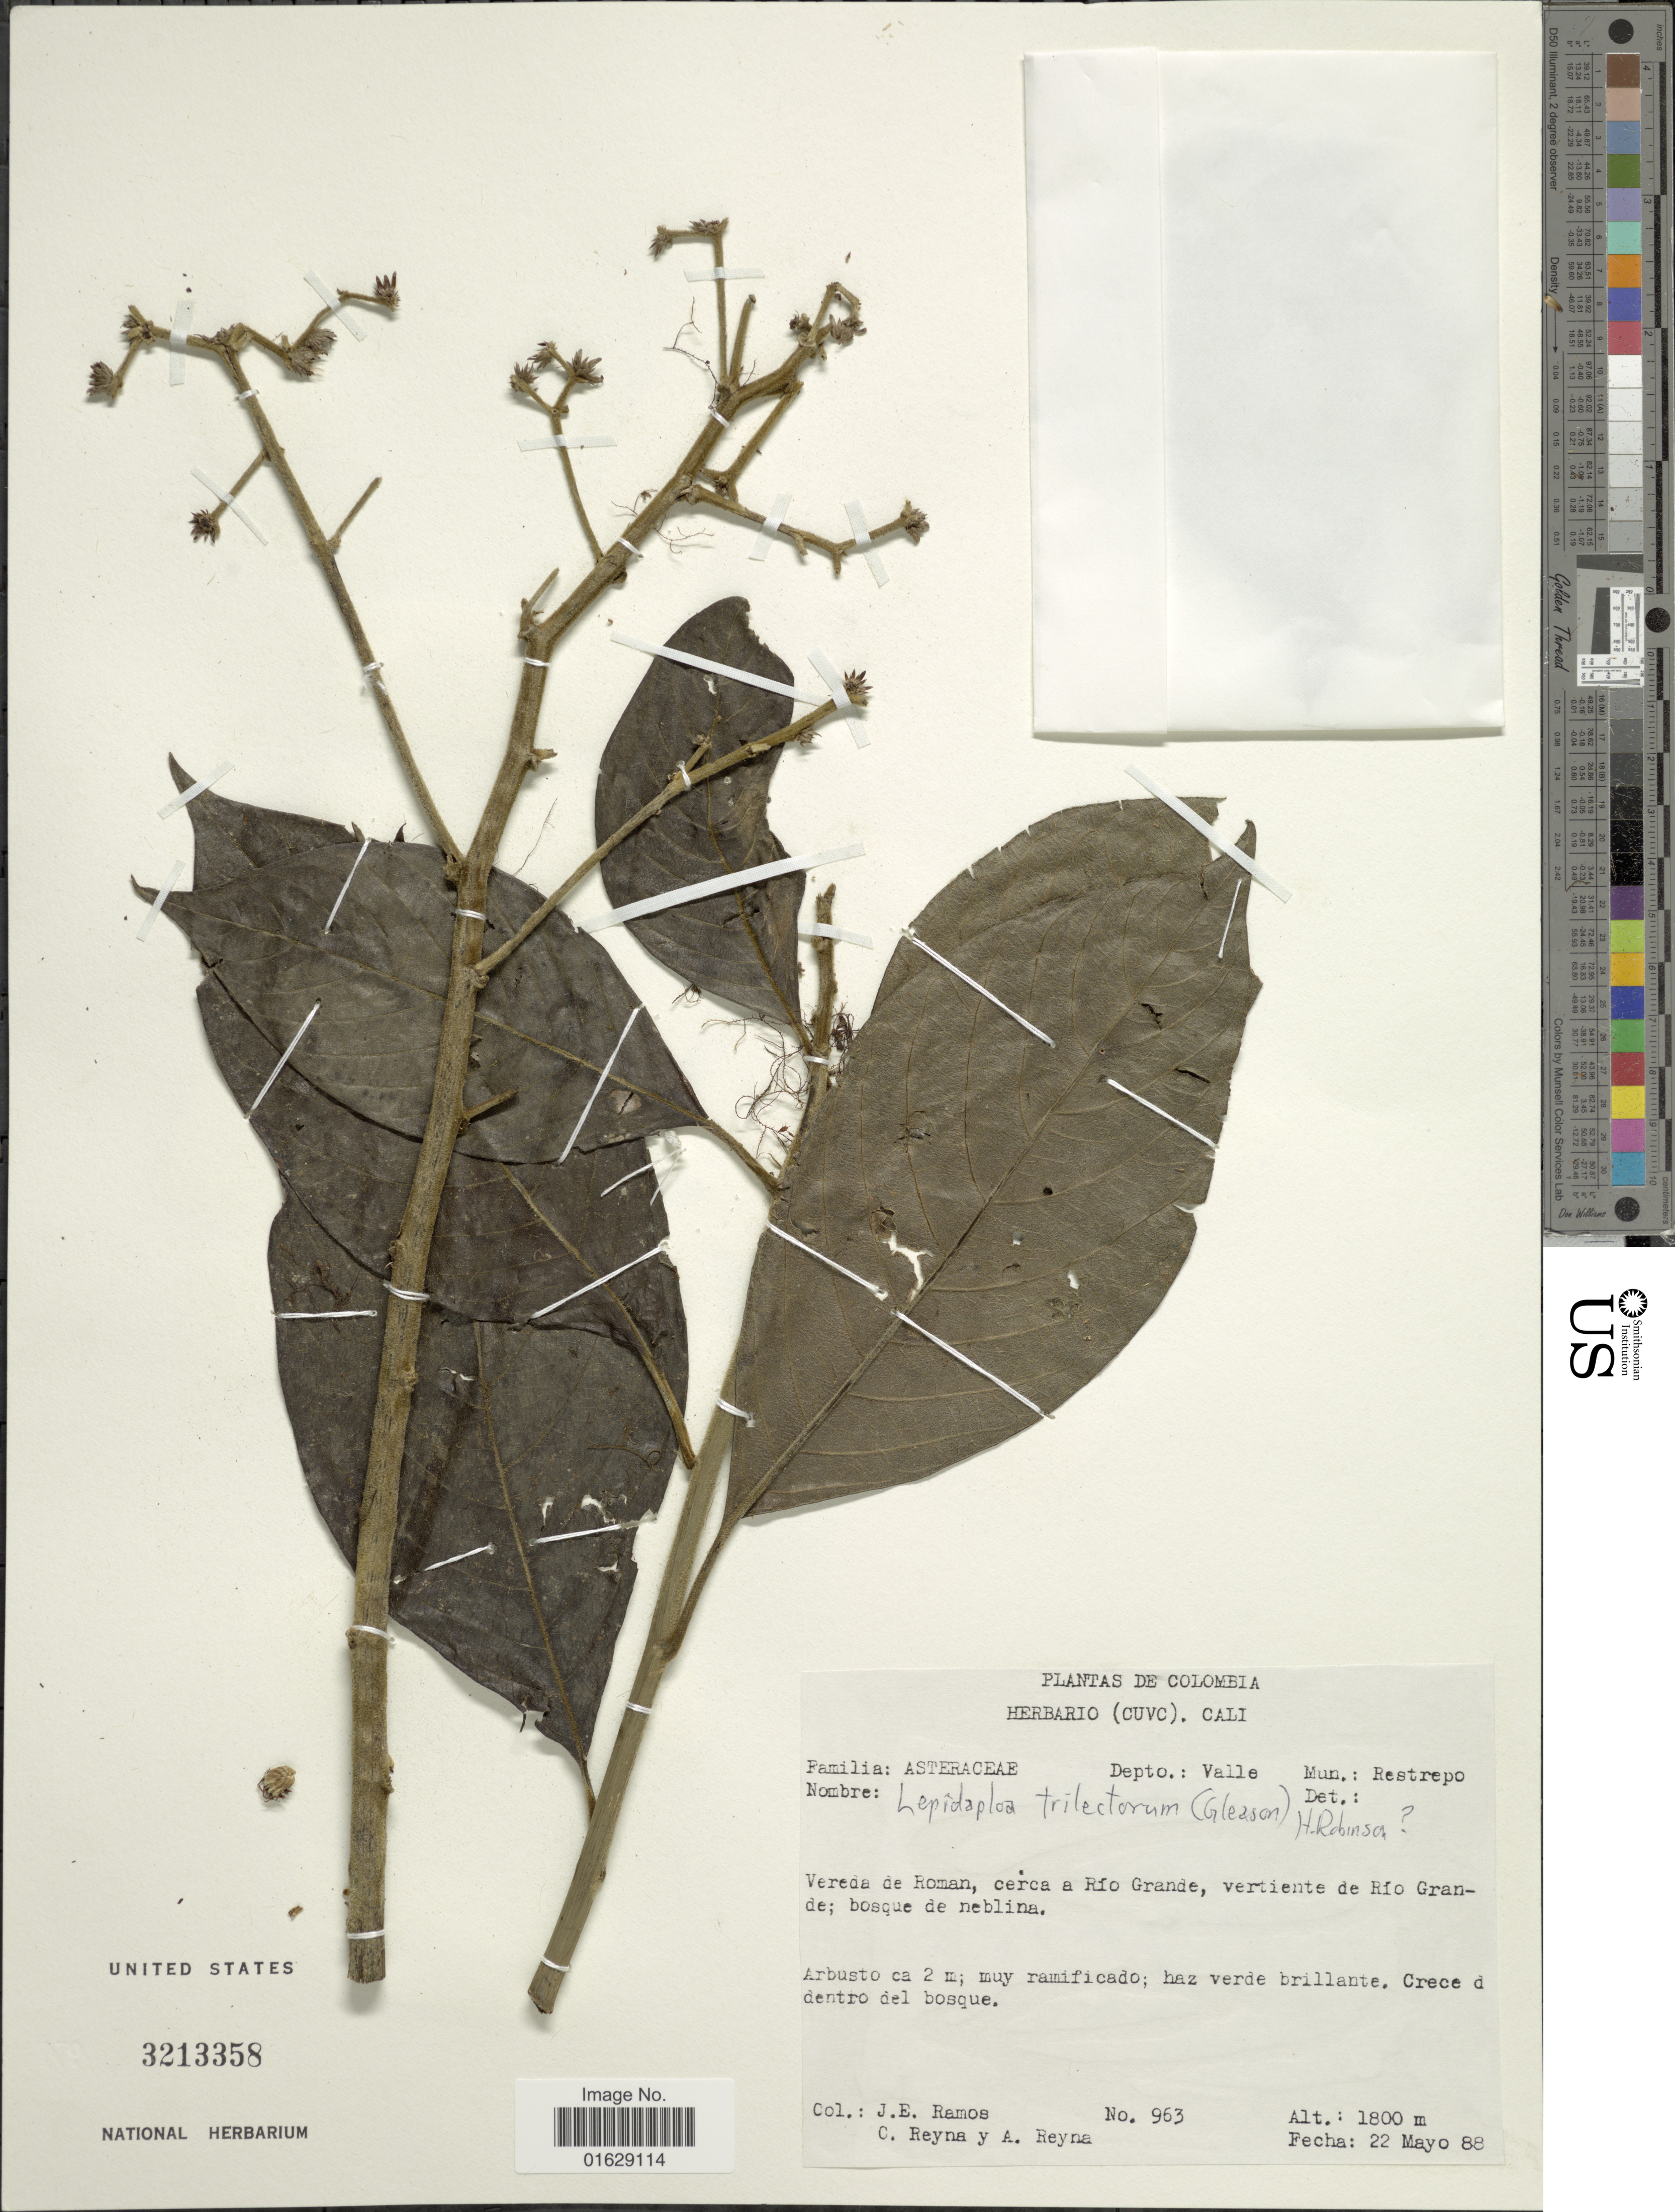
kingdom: Plantae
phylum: Tracheophyta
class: Magnoliopsida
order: Asterales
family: Asteraceae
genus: Lepidaploa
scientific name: Lepidaploa trilectorum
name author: (Gleason) H. Rob.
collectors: J. E. Ramos, C. Reyna & A. Reyna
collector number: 963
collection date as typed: Transcribed d/m/y: 22/5/88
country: Colombia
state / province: Valle del Cauca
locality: Depto.: Valle. Mun.: Restrepo. Vereda de Roman, cerca a Rio Grande, vertiente de Rio Grande.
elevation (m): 1800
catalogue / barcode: US 3213358